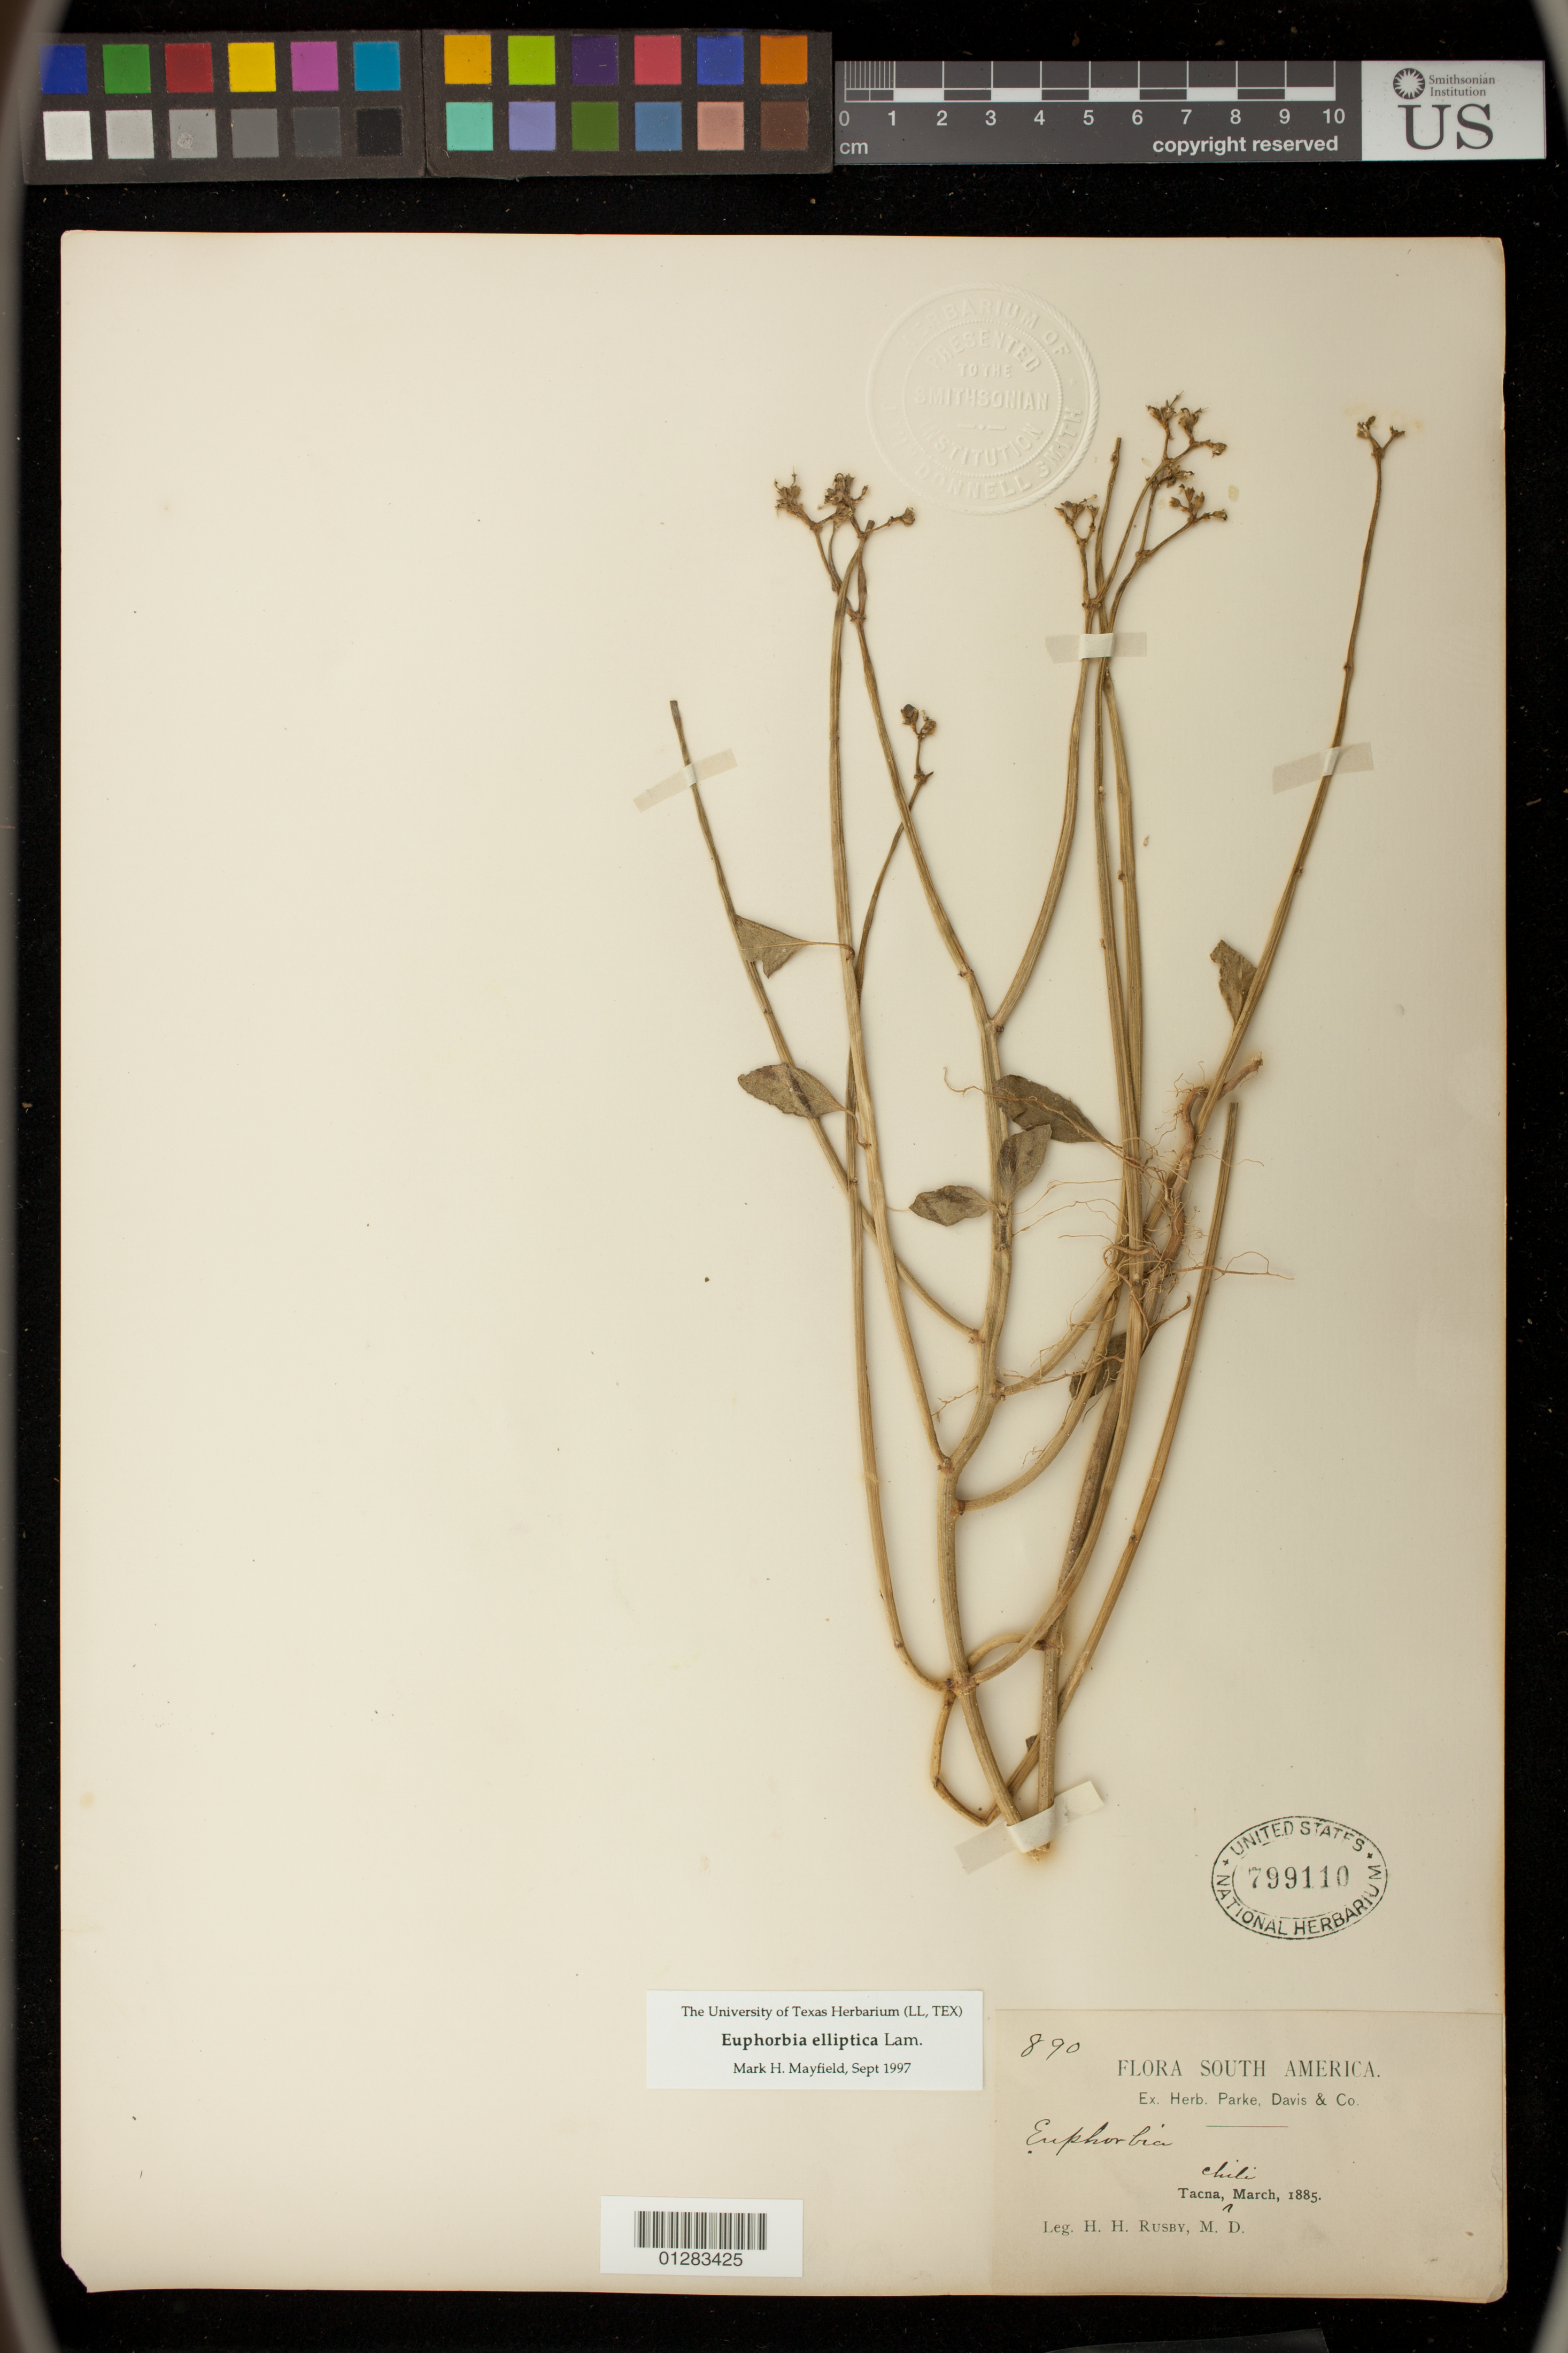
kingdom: Plantae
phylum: Tracheophyta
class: Magnoliopsida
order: Malpighiales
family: Euphorbiaceae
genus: Euphorbia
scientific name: Euphorbia elliptica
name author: Lam.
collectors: H. H. Rusby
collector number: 890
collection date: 1885-03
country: Chile / Peru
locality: Tacna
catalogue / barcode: US 799110